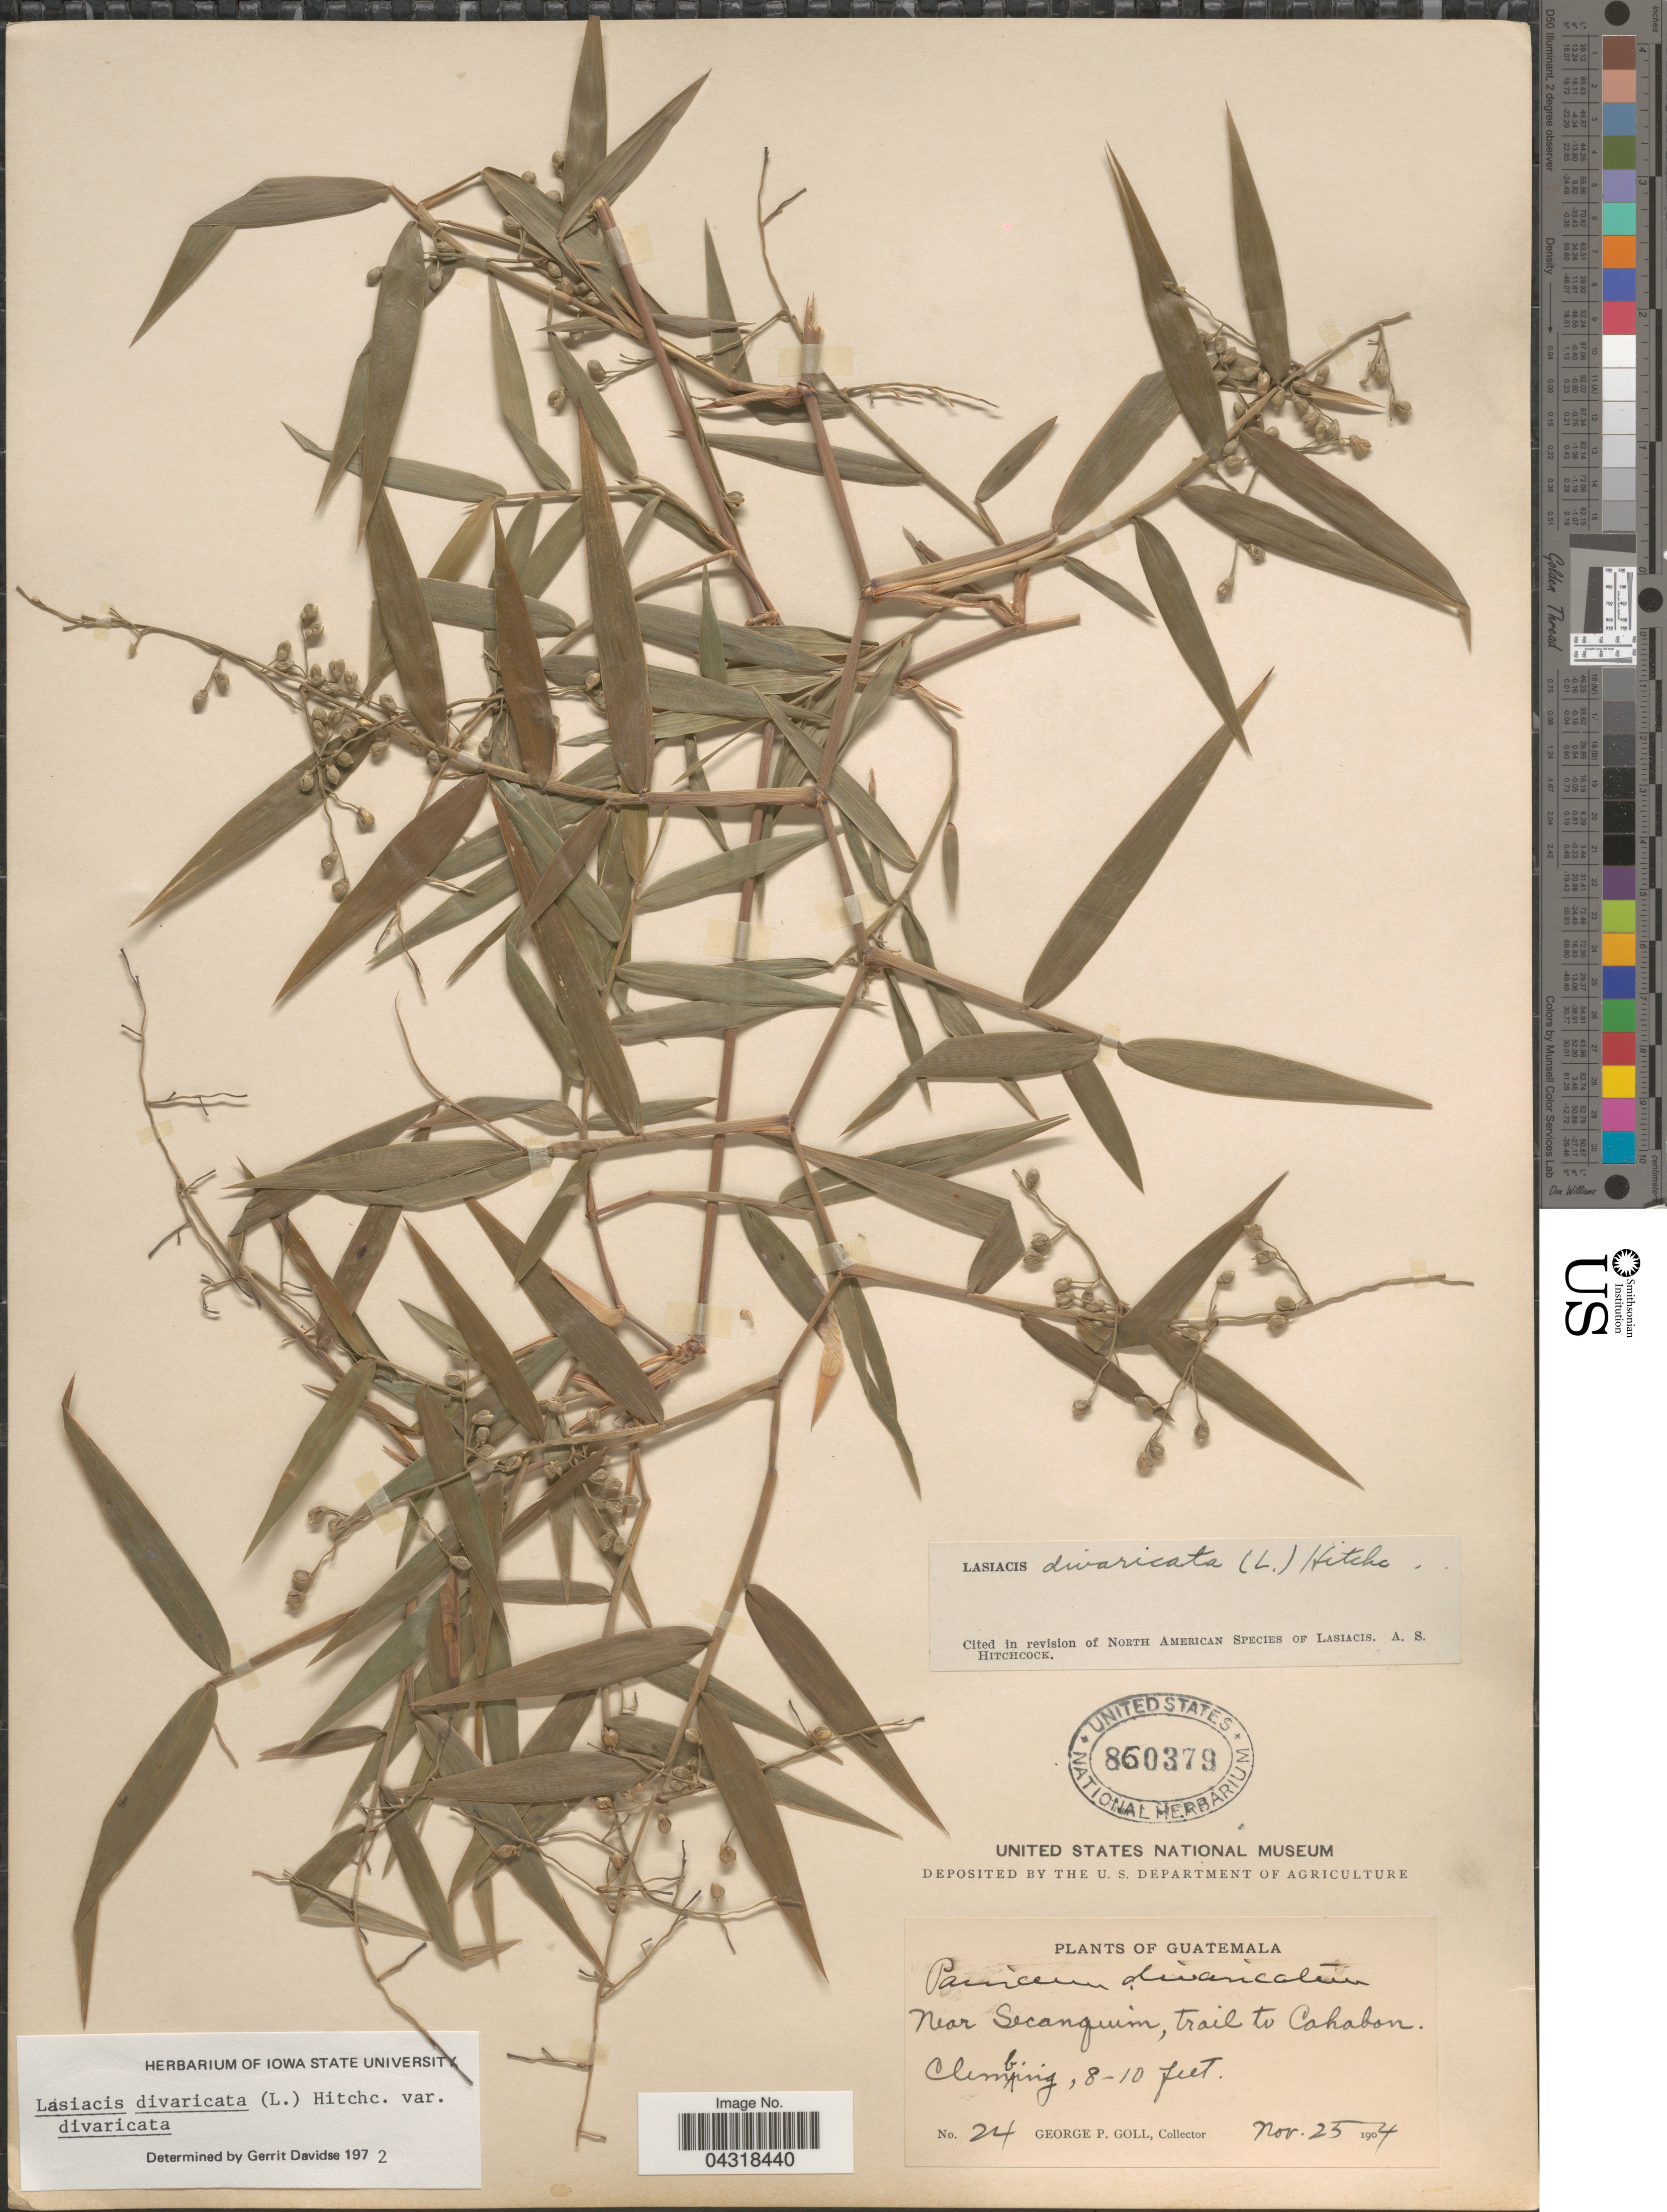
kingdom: Plantae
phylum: Tracheophyta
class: Liliopsida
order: Poales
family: Poaceae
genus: Lasiacis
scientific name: Lasiacis divaricata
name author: (L.) Hitchc.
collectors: G. P. Goll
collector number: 24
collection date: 1904-11-25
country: Guatemala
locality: Near Secanquim, trail to Cahabon.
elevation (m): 2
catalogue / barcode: US 860379